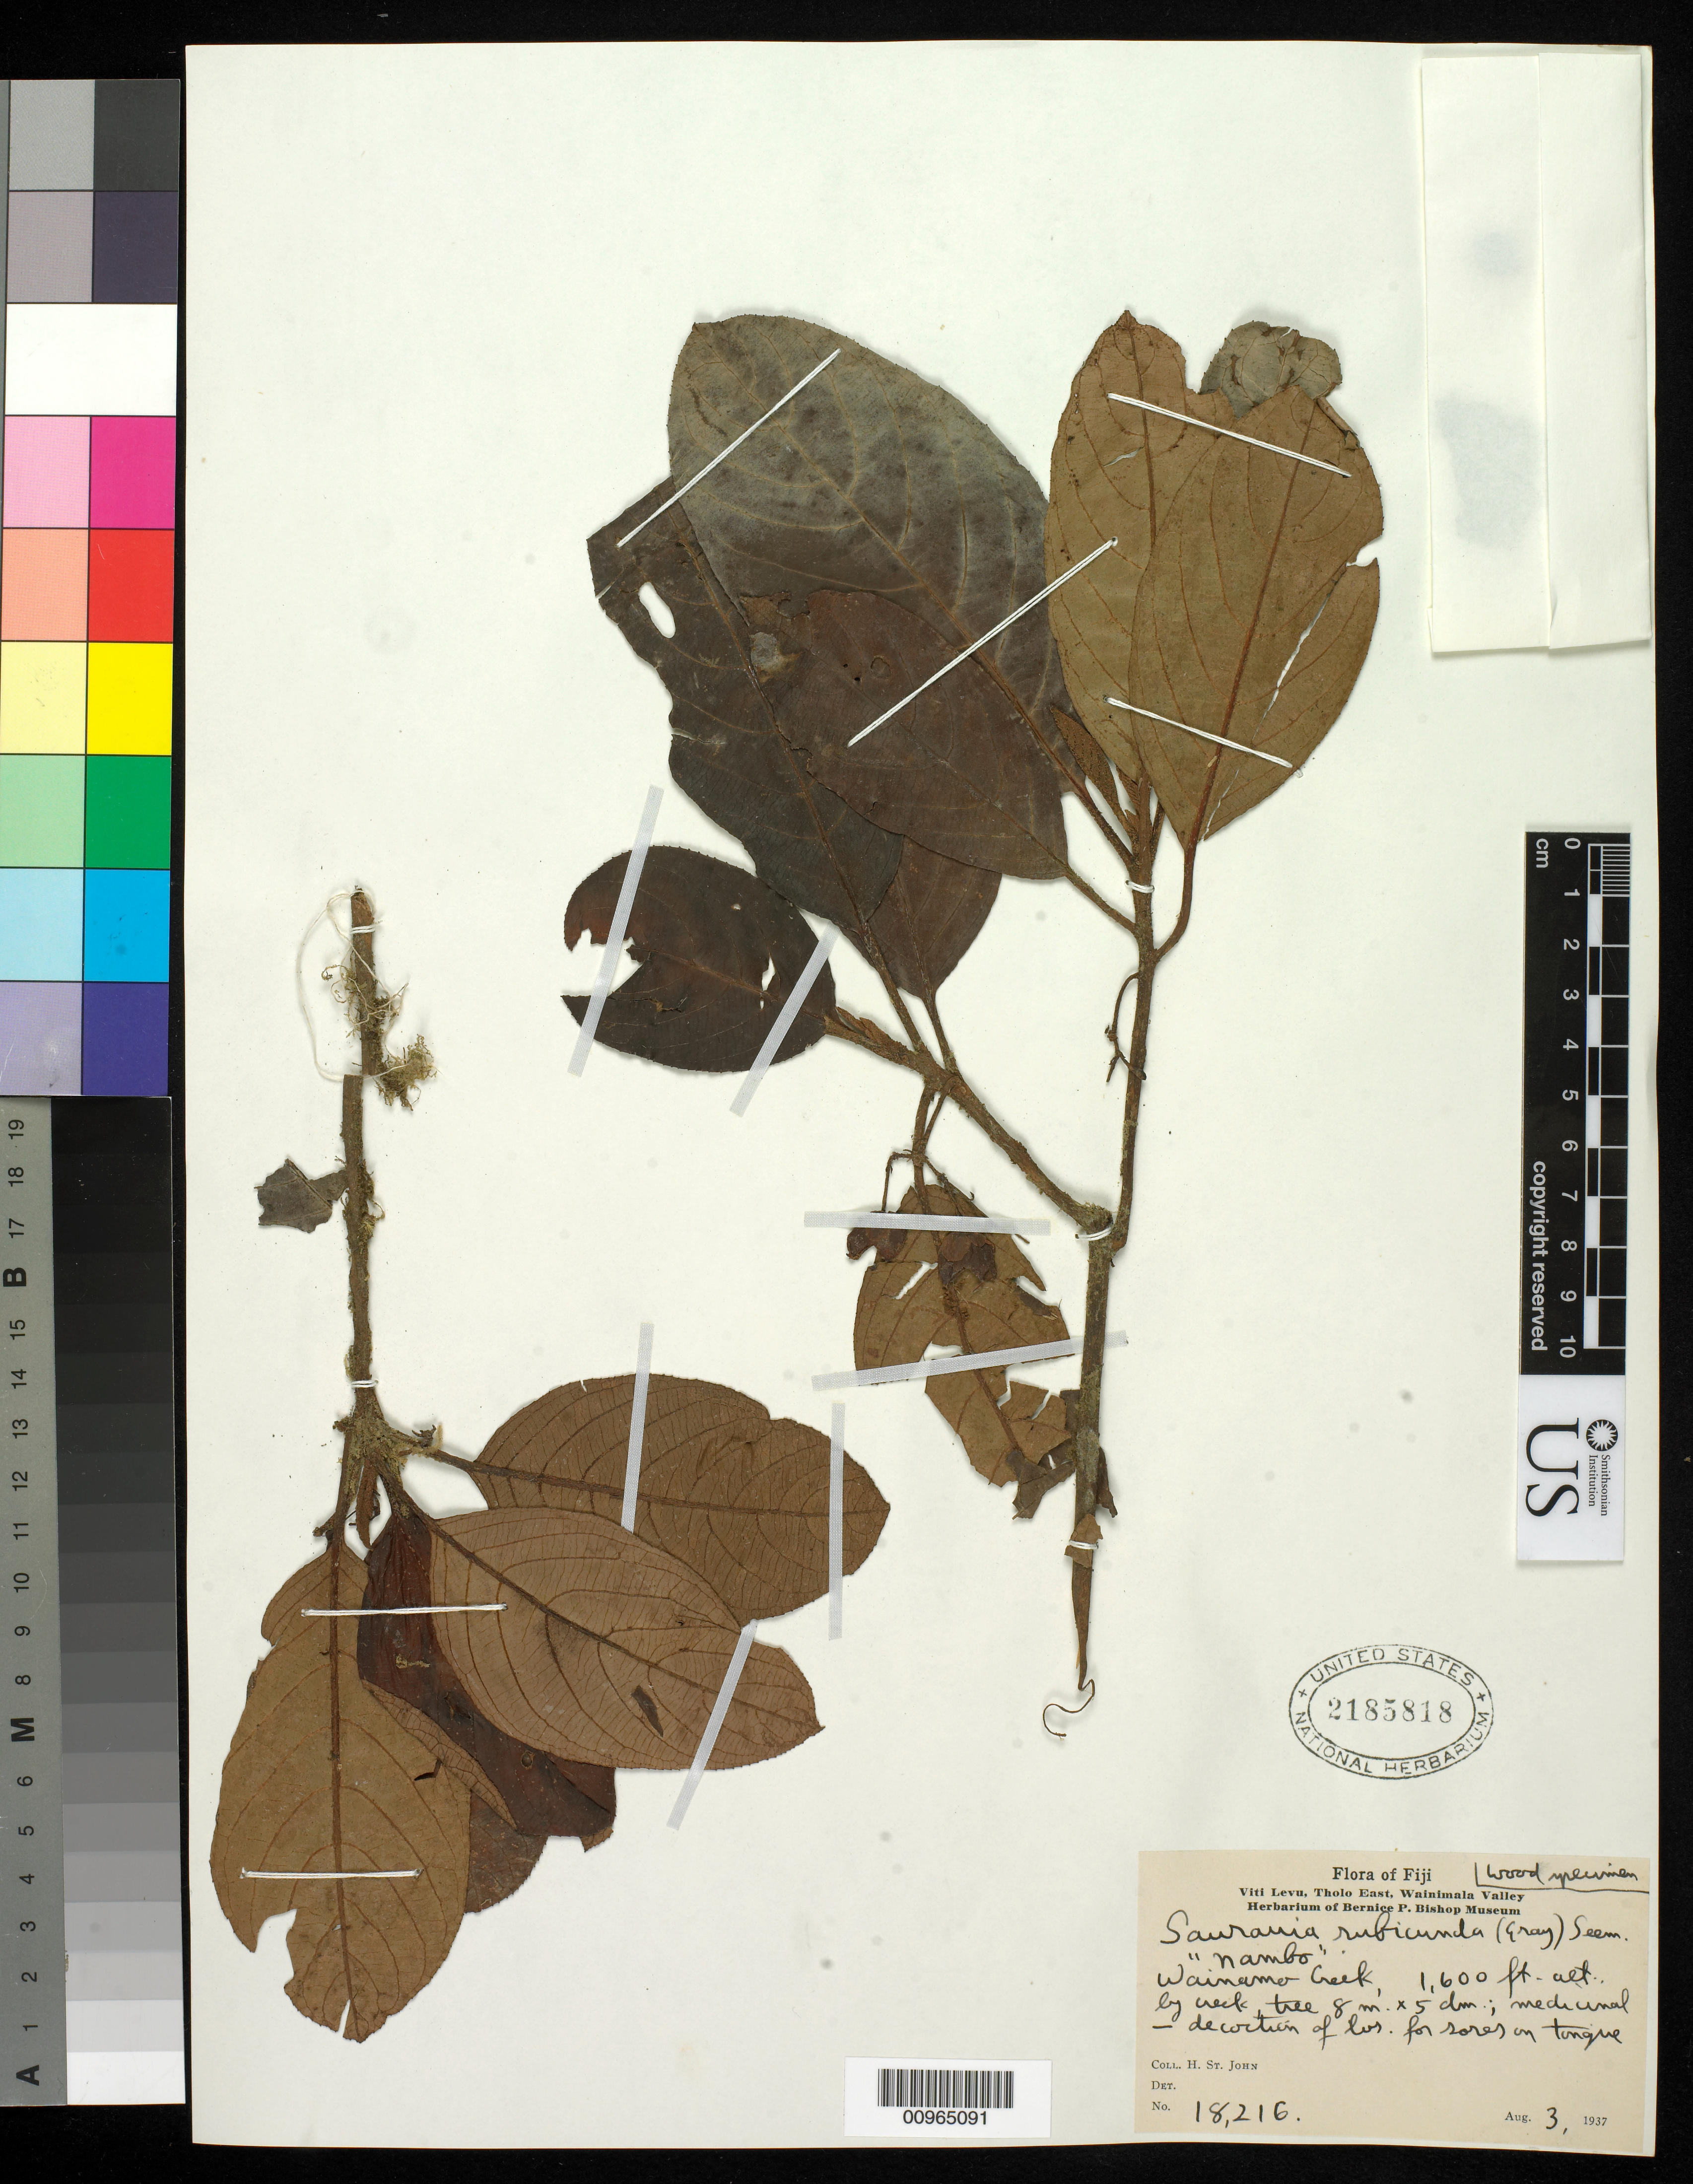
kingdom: Plantae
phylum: Tracheophyta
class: Magnoliopsida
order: Ericales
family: Actinidiaceae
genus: Saurauia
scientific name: Saurauia rubicunda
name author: Seem.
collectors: H. St. John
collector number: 18216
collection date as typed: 03 Aug 1937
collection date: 1937-08-03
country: Fiji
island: Viti Levu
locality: Wainamo Creek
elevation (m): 488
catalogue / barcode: US 2185818